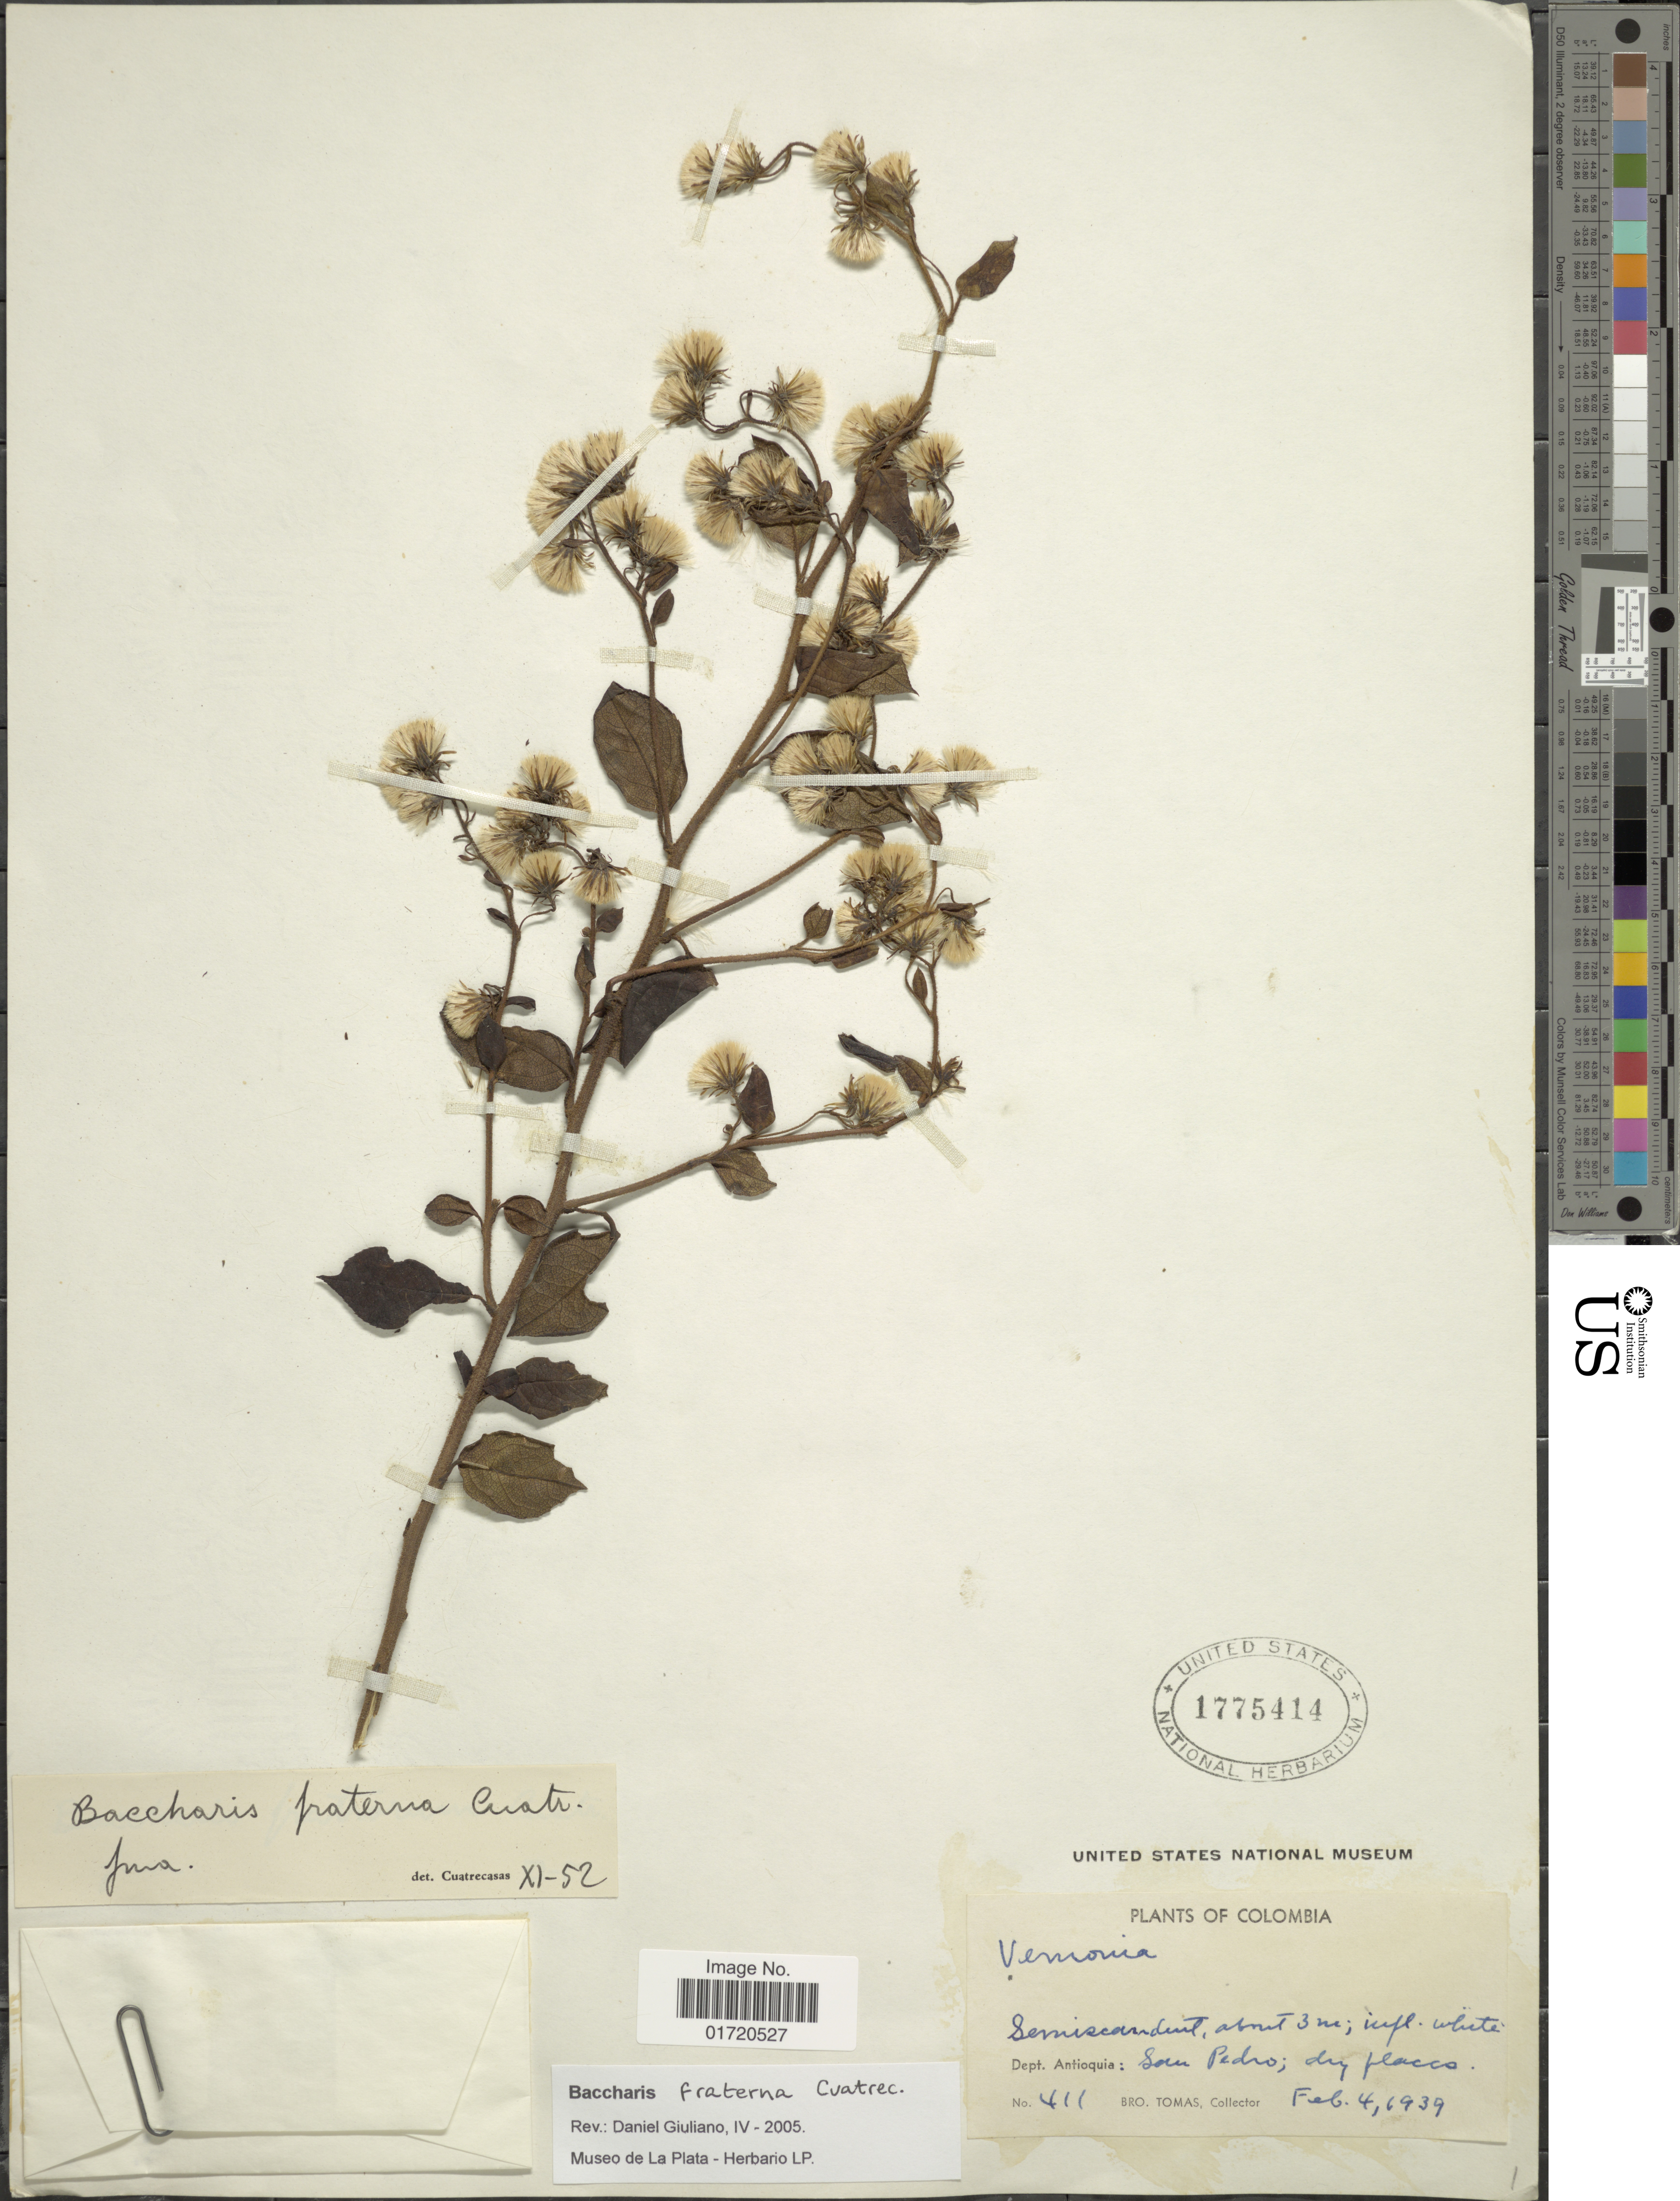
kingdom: Plantae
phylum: Tracheophyta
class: Magnoliopsida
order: Asterales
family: Asteraceae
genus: Baccharis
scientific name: Baccharis fraterna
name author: Cuatrec.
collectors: B. Tomas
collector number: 411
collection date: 1939-02-04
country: Colombia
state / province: Antioquia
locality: San Pedro.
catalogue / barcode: US 1775414